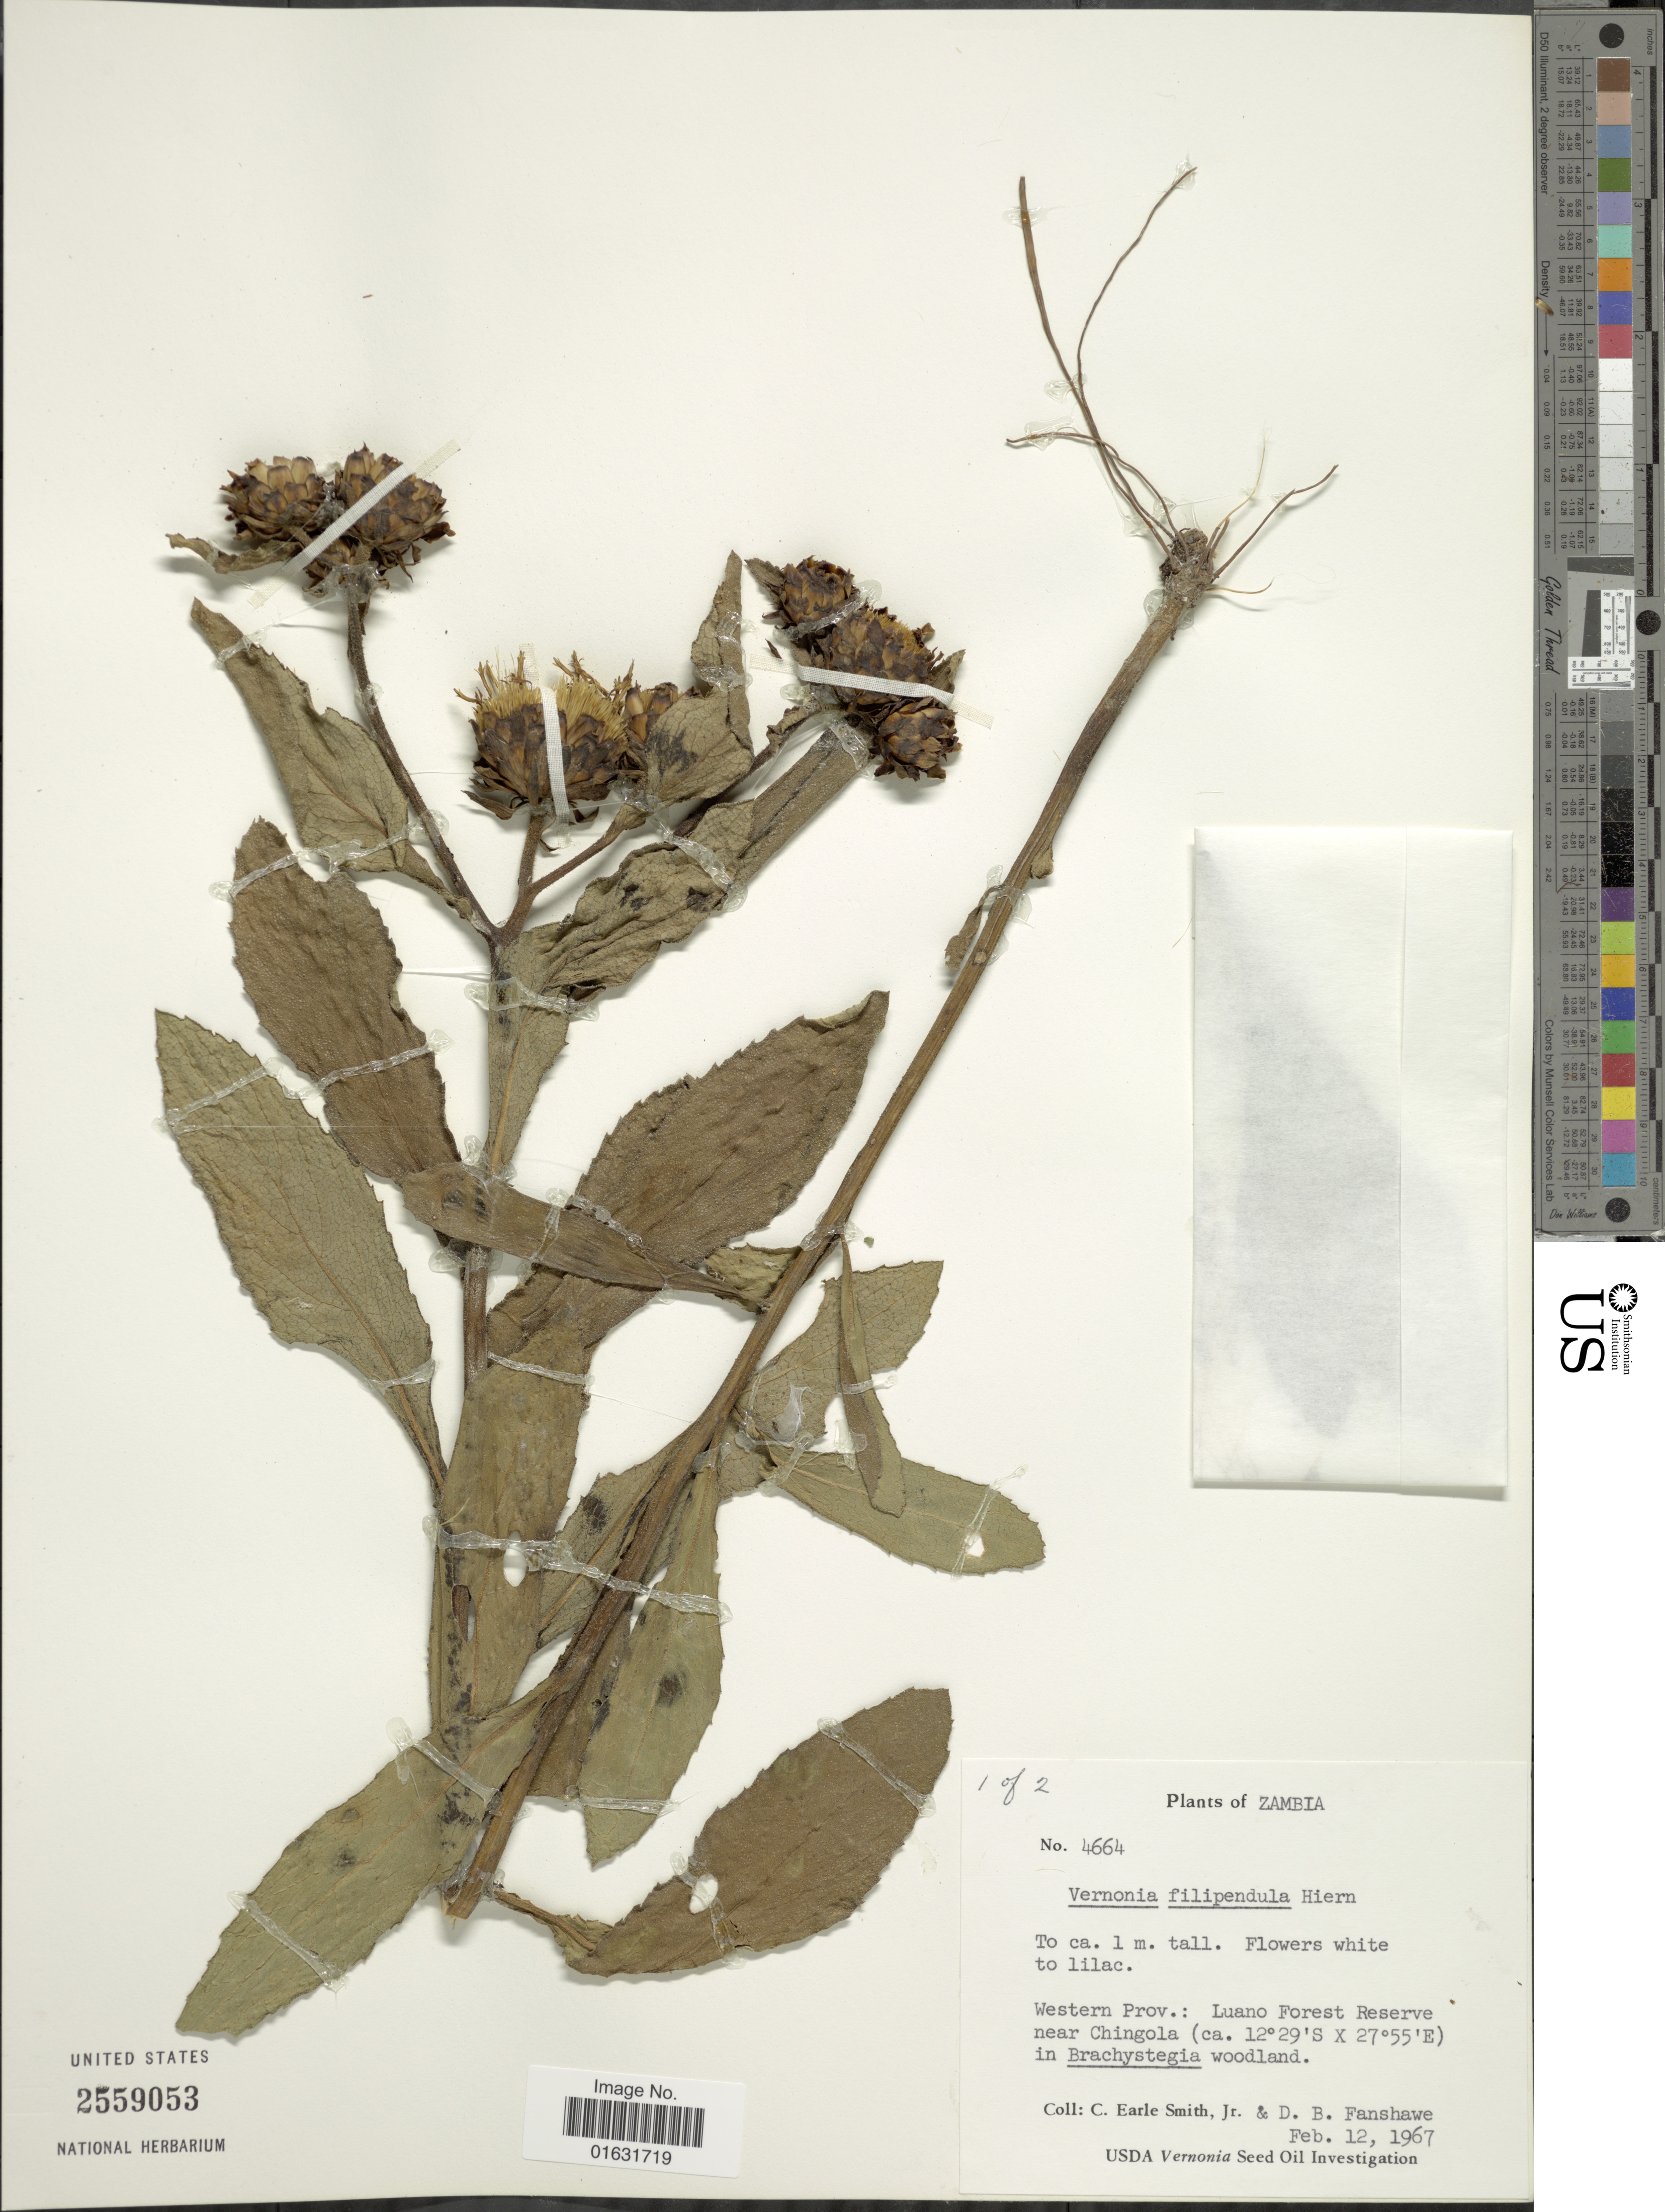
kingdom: Plantae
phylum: Tracheophyta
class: Magnoliopsida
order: Asterales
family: Asteraceae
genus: Baccharoides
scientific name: Baccharoides filipendula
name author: (Hiern) Isawumi et al.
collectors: C. E. Smith Jr. & D. B. Fanshawe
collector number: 4664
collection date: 1967-02-12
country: Zambia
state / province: Western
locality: Luano Forest Reserve near Chingola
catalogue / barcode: US 2559053